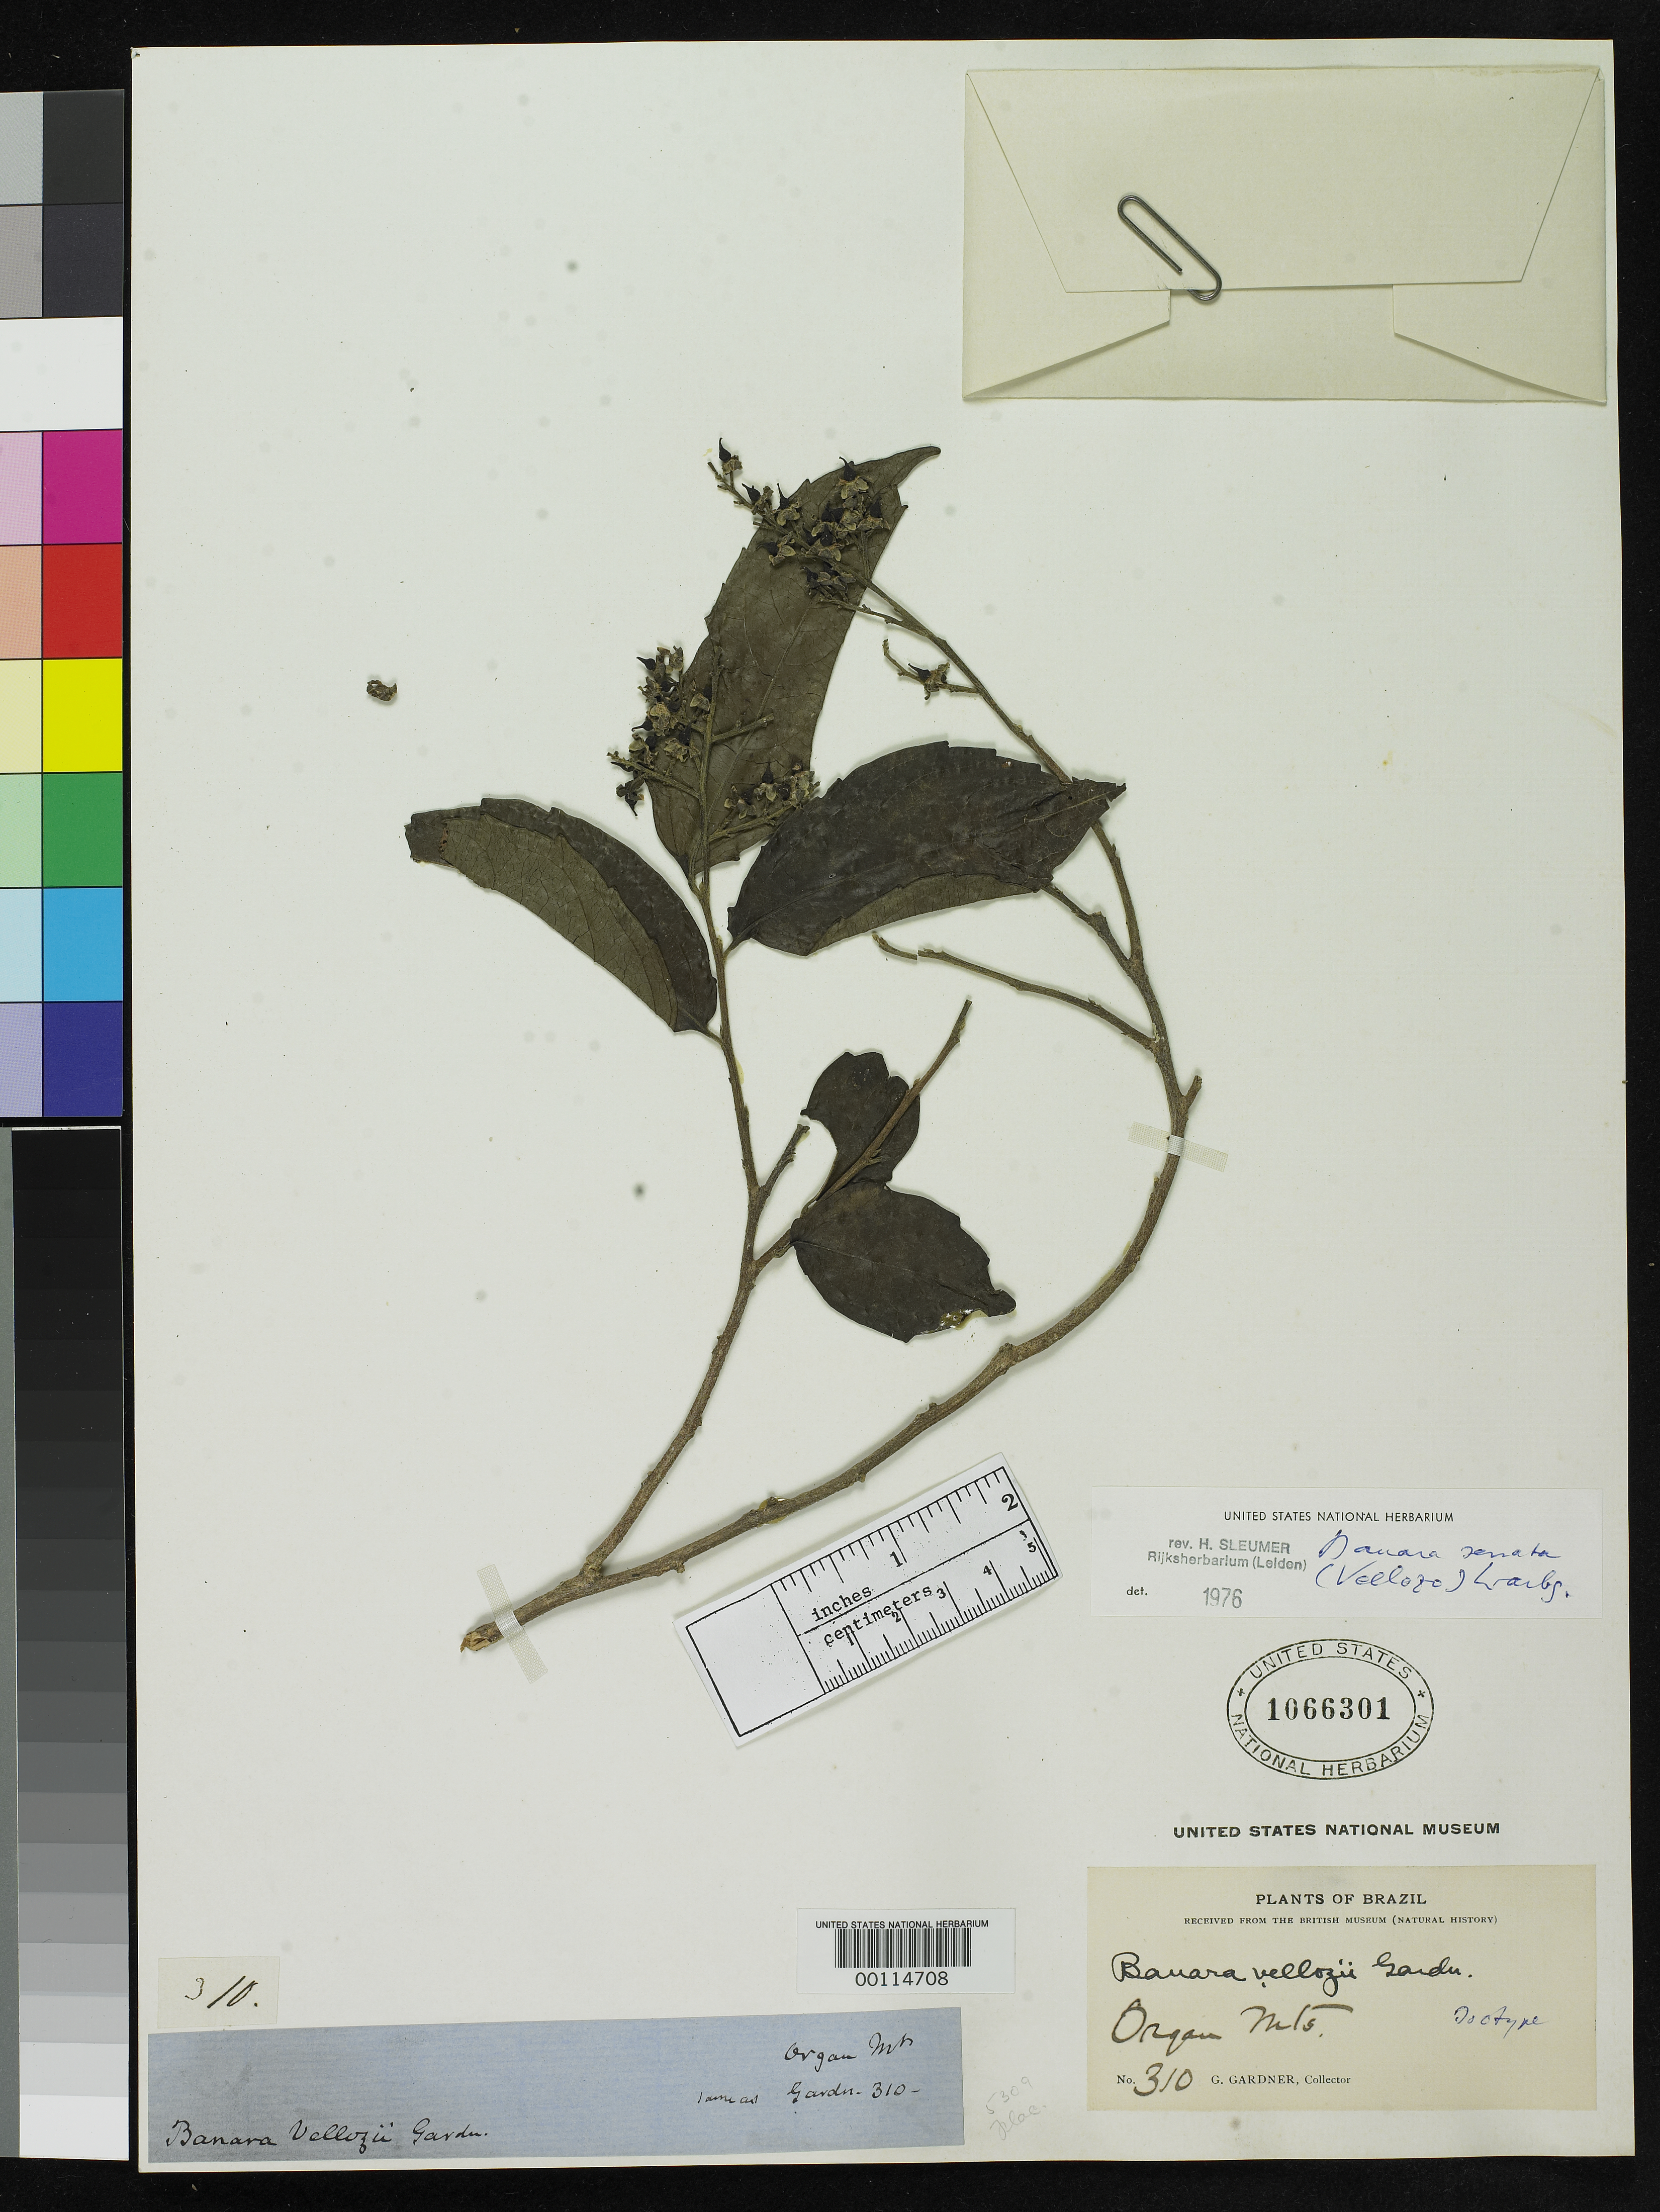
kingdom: Plantae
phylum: Tracheophyta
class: Magnoliopsida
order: Malpighiales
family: Salicaceae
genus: Banara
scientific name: Banara vellozii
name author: Gardner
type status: Isotype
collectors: G. Gardner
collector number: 310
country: Brazil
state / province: Rio de Janeiro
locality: Organ Mountains.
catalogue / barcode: US 1066301